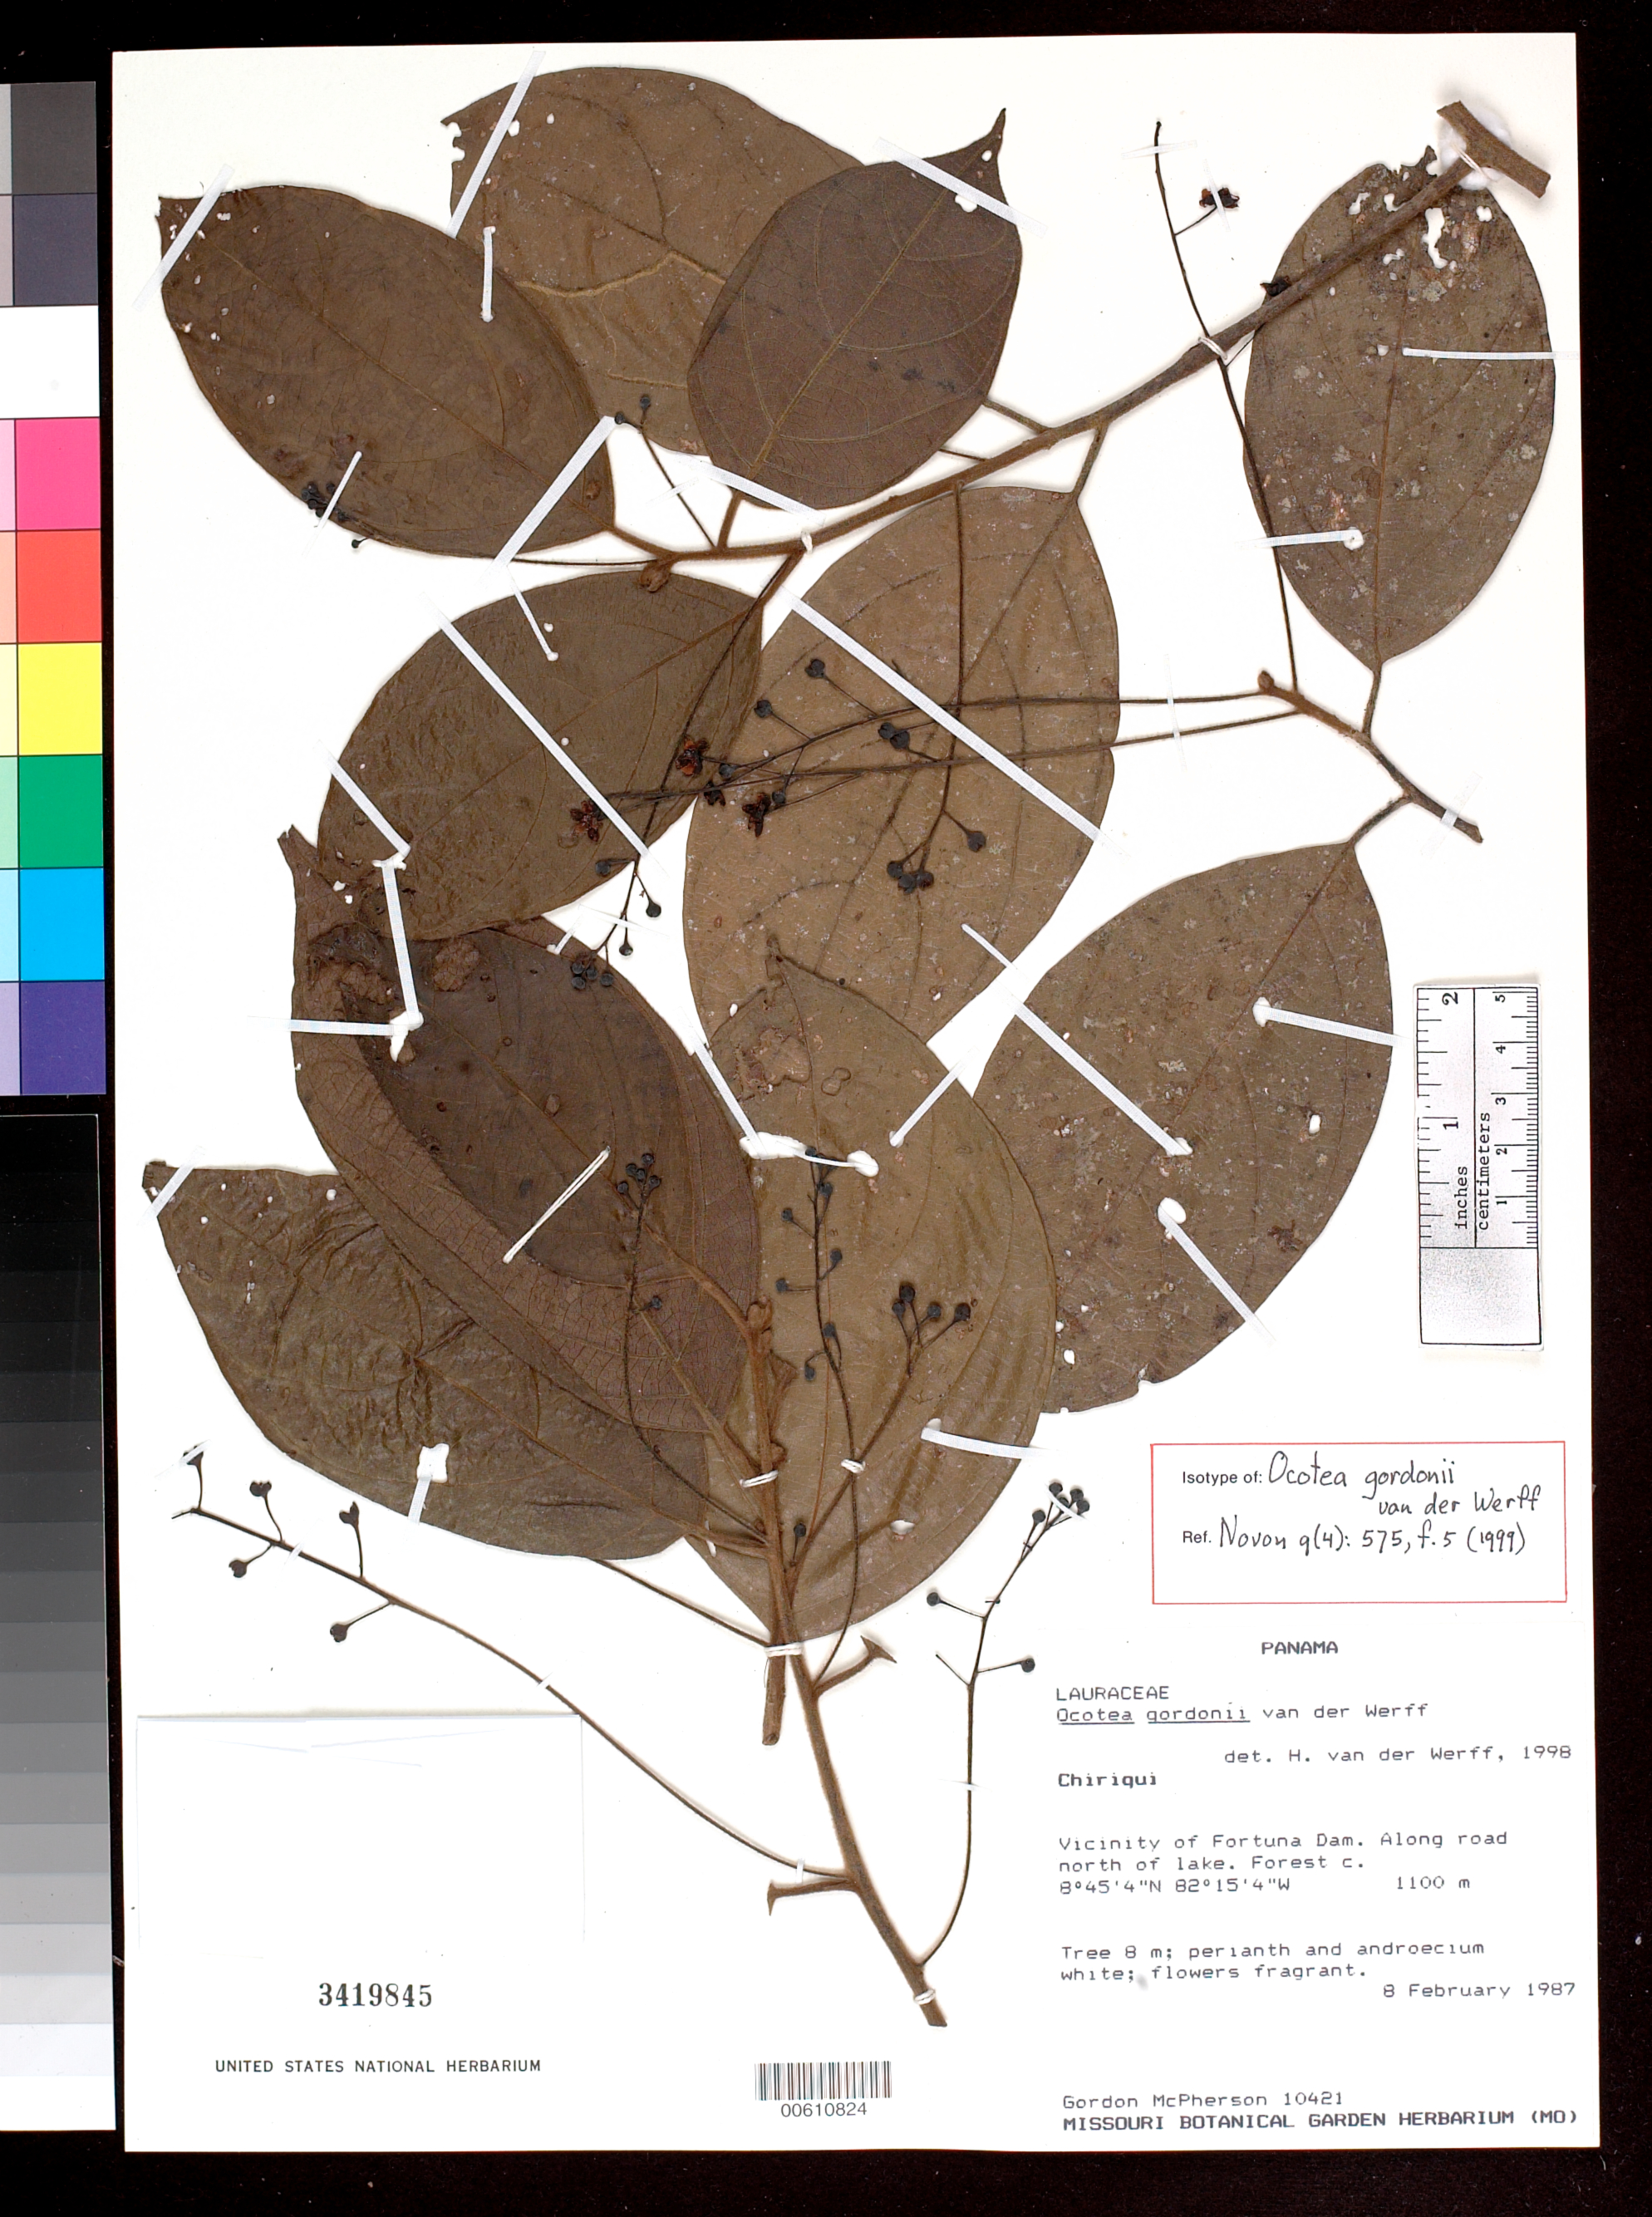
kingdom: Plantae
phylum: Tracheophyta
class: Magnoliopsida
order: Laurales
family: Lauraceae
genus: Ocotea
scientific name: Ocotea gordonii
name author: van der Werff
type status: Isotype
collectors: G. D. McPherson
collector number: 10421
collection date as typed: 08 Feb 1987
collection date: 1987-02-08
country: Panama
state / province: Chiriquí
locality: Vicinity of Fortuna Dam. Along road north of Lake.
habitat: Forest canopy.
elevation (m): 1100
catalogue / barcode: US 3419845